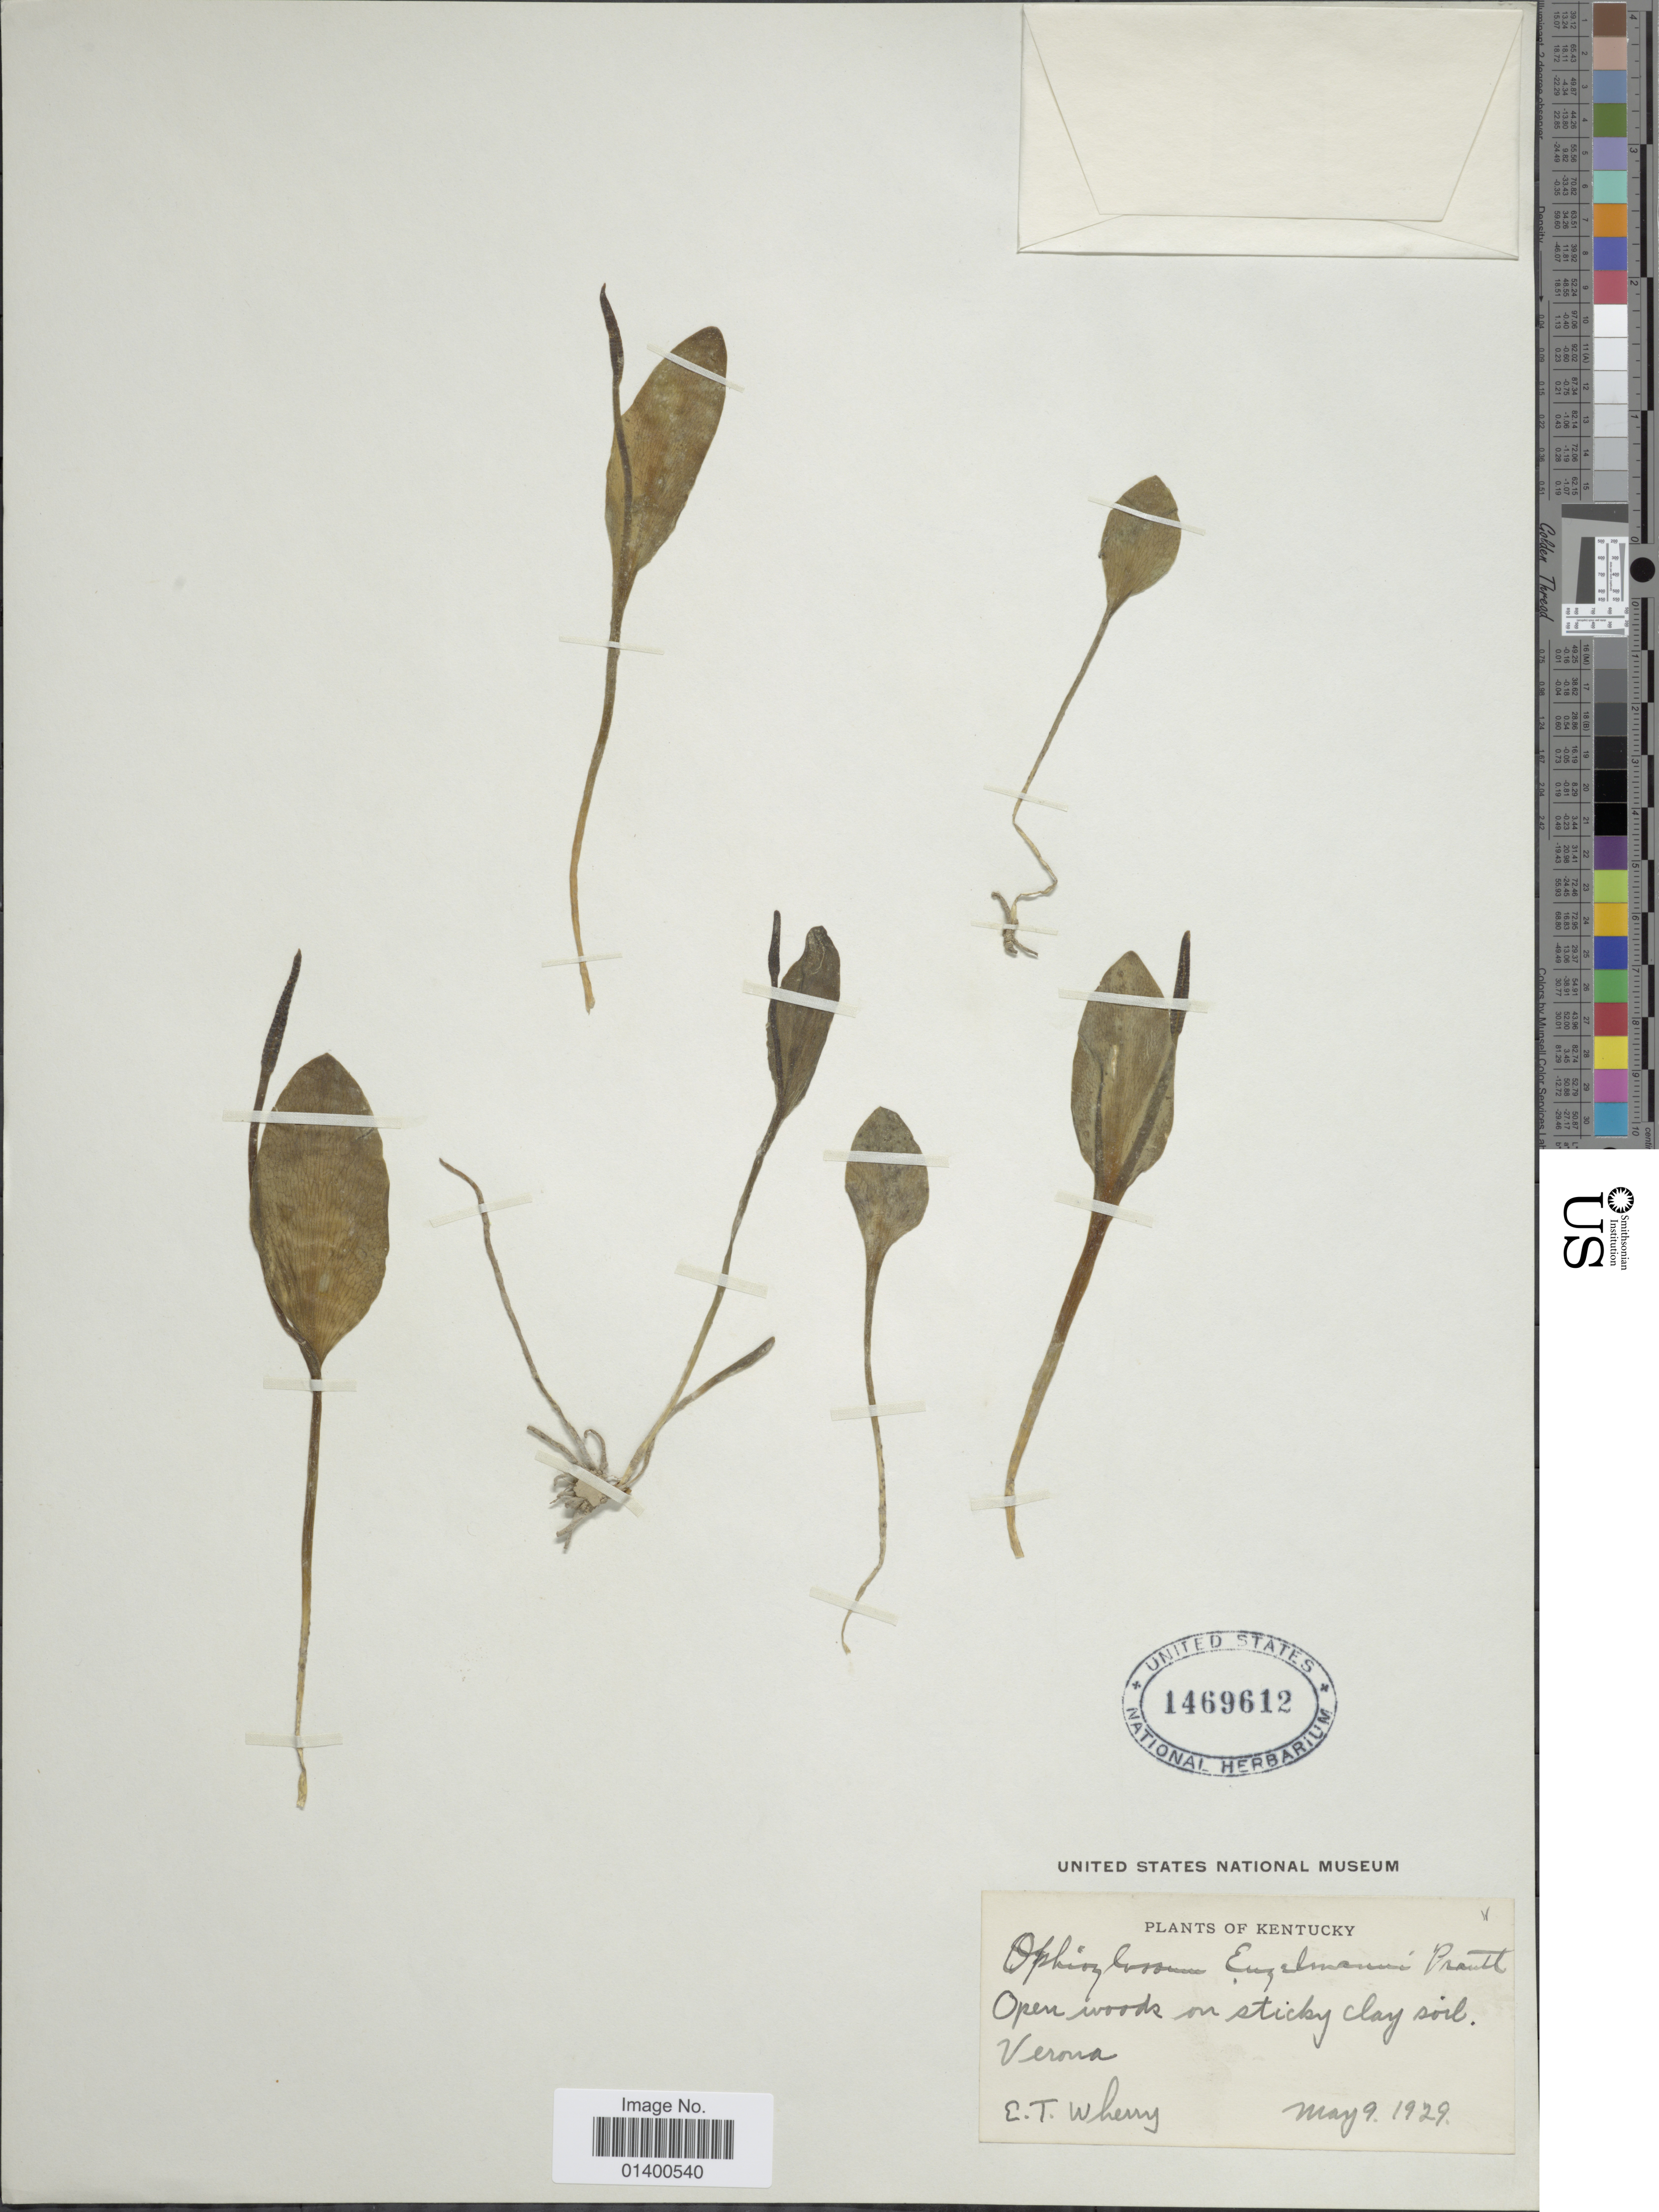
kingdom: Plantae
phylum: Tracheophyta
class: Polypodiopsida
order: Ophioglossales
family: Ophioglossaceae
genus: Ophioglossum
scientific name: Ophioglossum engelmannii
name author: Prantl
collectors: E. T. Wherry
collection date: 1929-05-09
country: United States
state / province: Kentucky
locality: Verona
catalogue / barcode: US 1469612